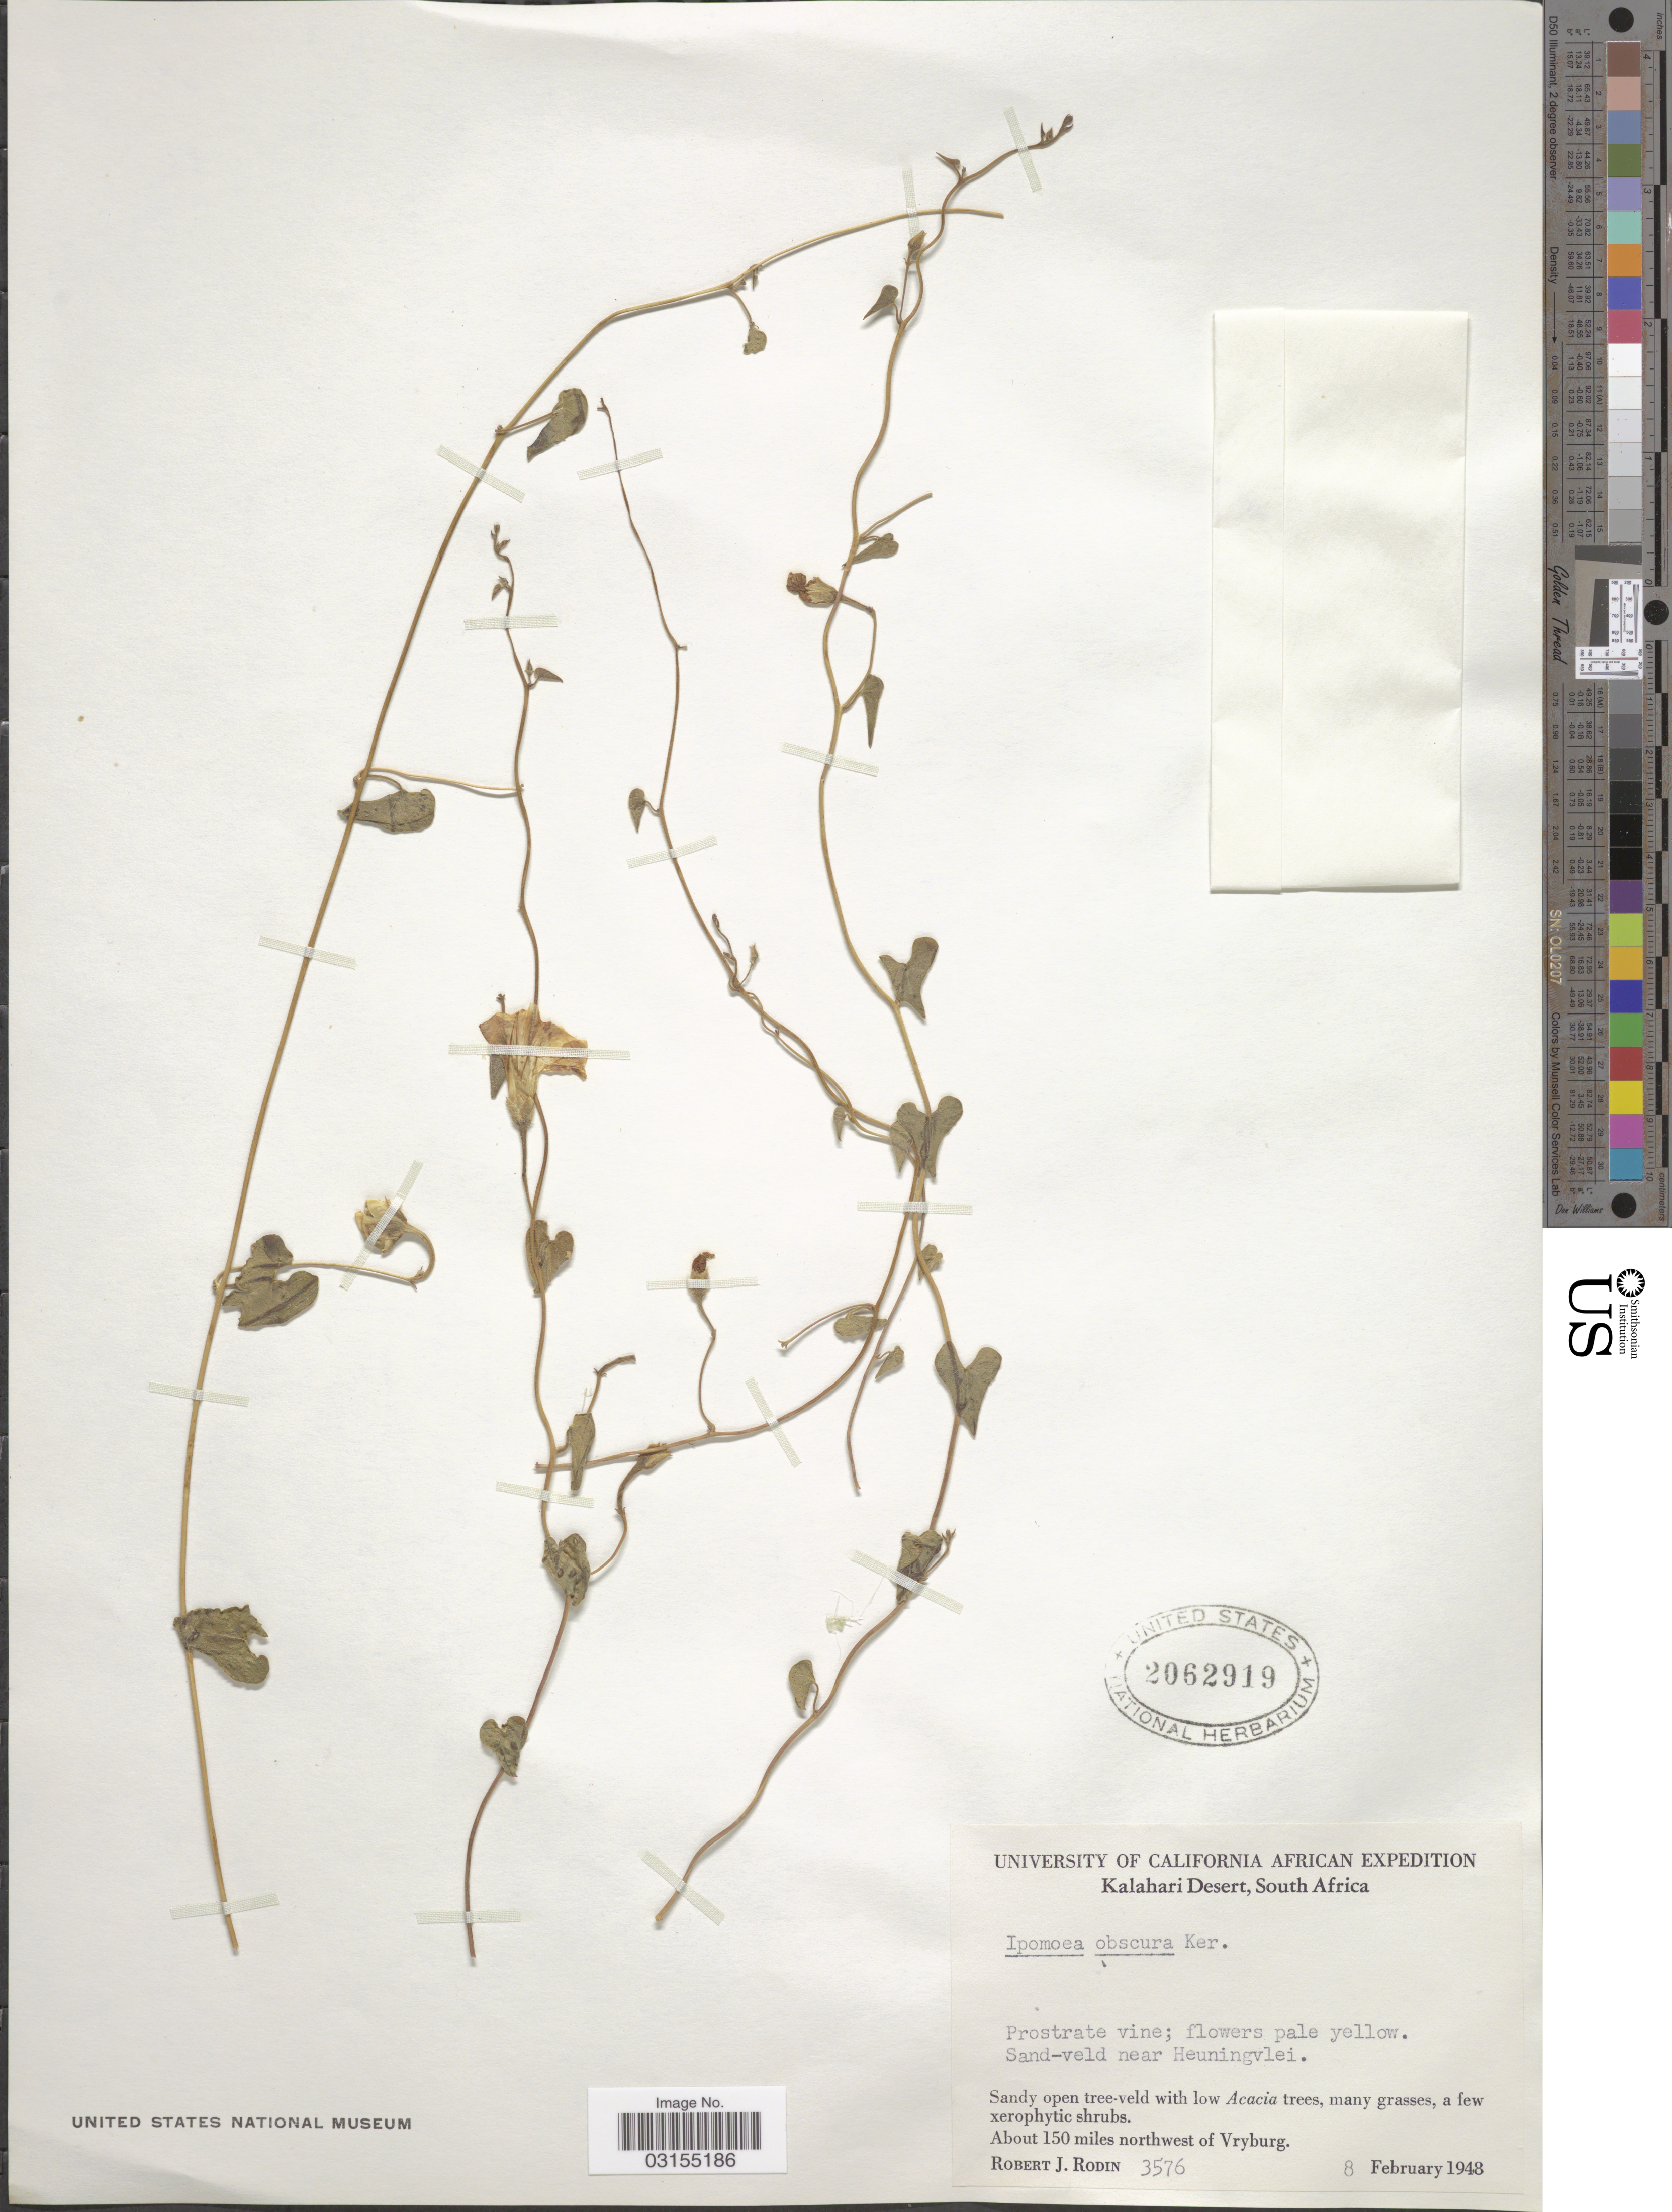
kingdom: Plantae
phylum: Tracheophyta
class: Magnoliopsida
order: Solanales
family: Convolvulaceae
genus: Ipomoea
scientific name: Ipomoea obscura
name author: (L.) Ker Gawl.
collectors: R. J. Rodin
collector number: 3576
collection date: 1948-02-08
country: South Africa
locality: Kalahari Desert. Sand-veld near Heuningvlei. About 150 miles northwest of Vryburg.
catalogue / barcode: US 2062919